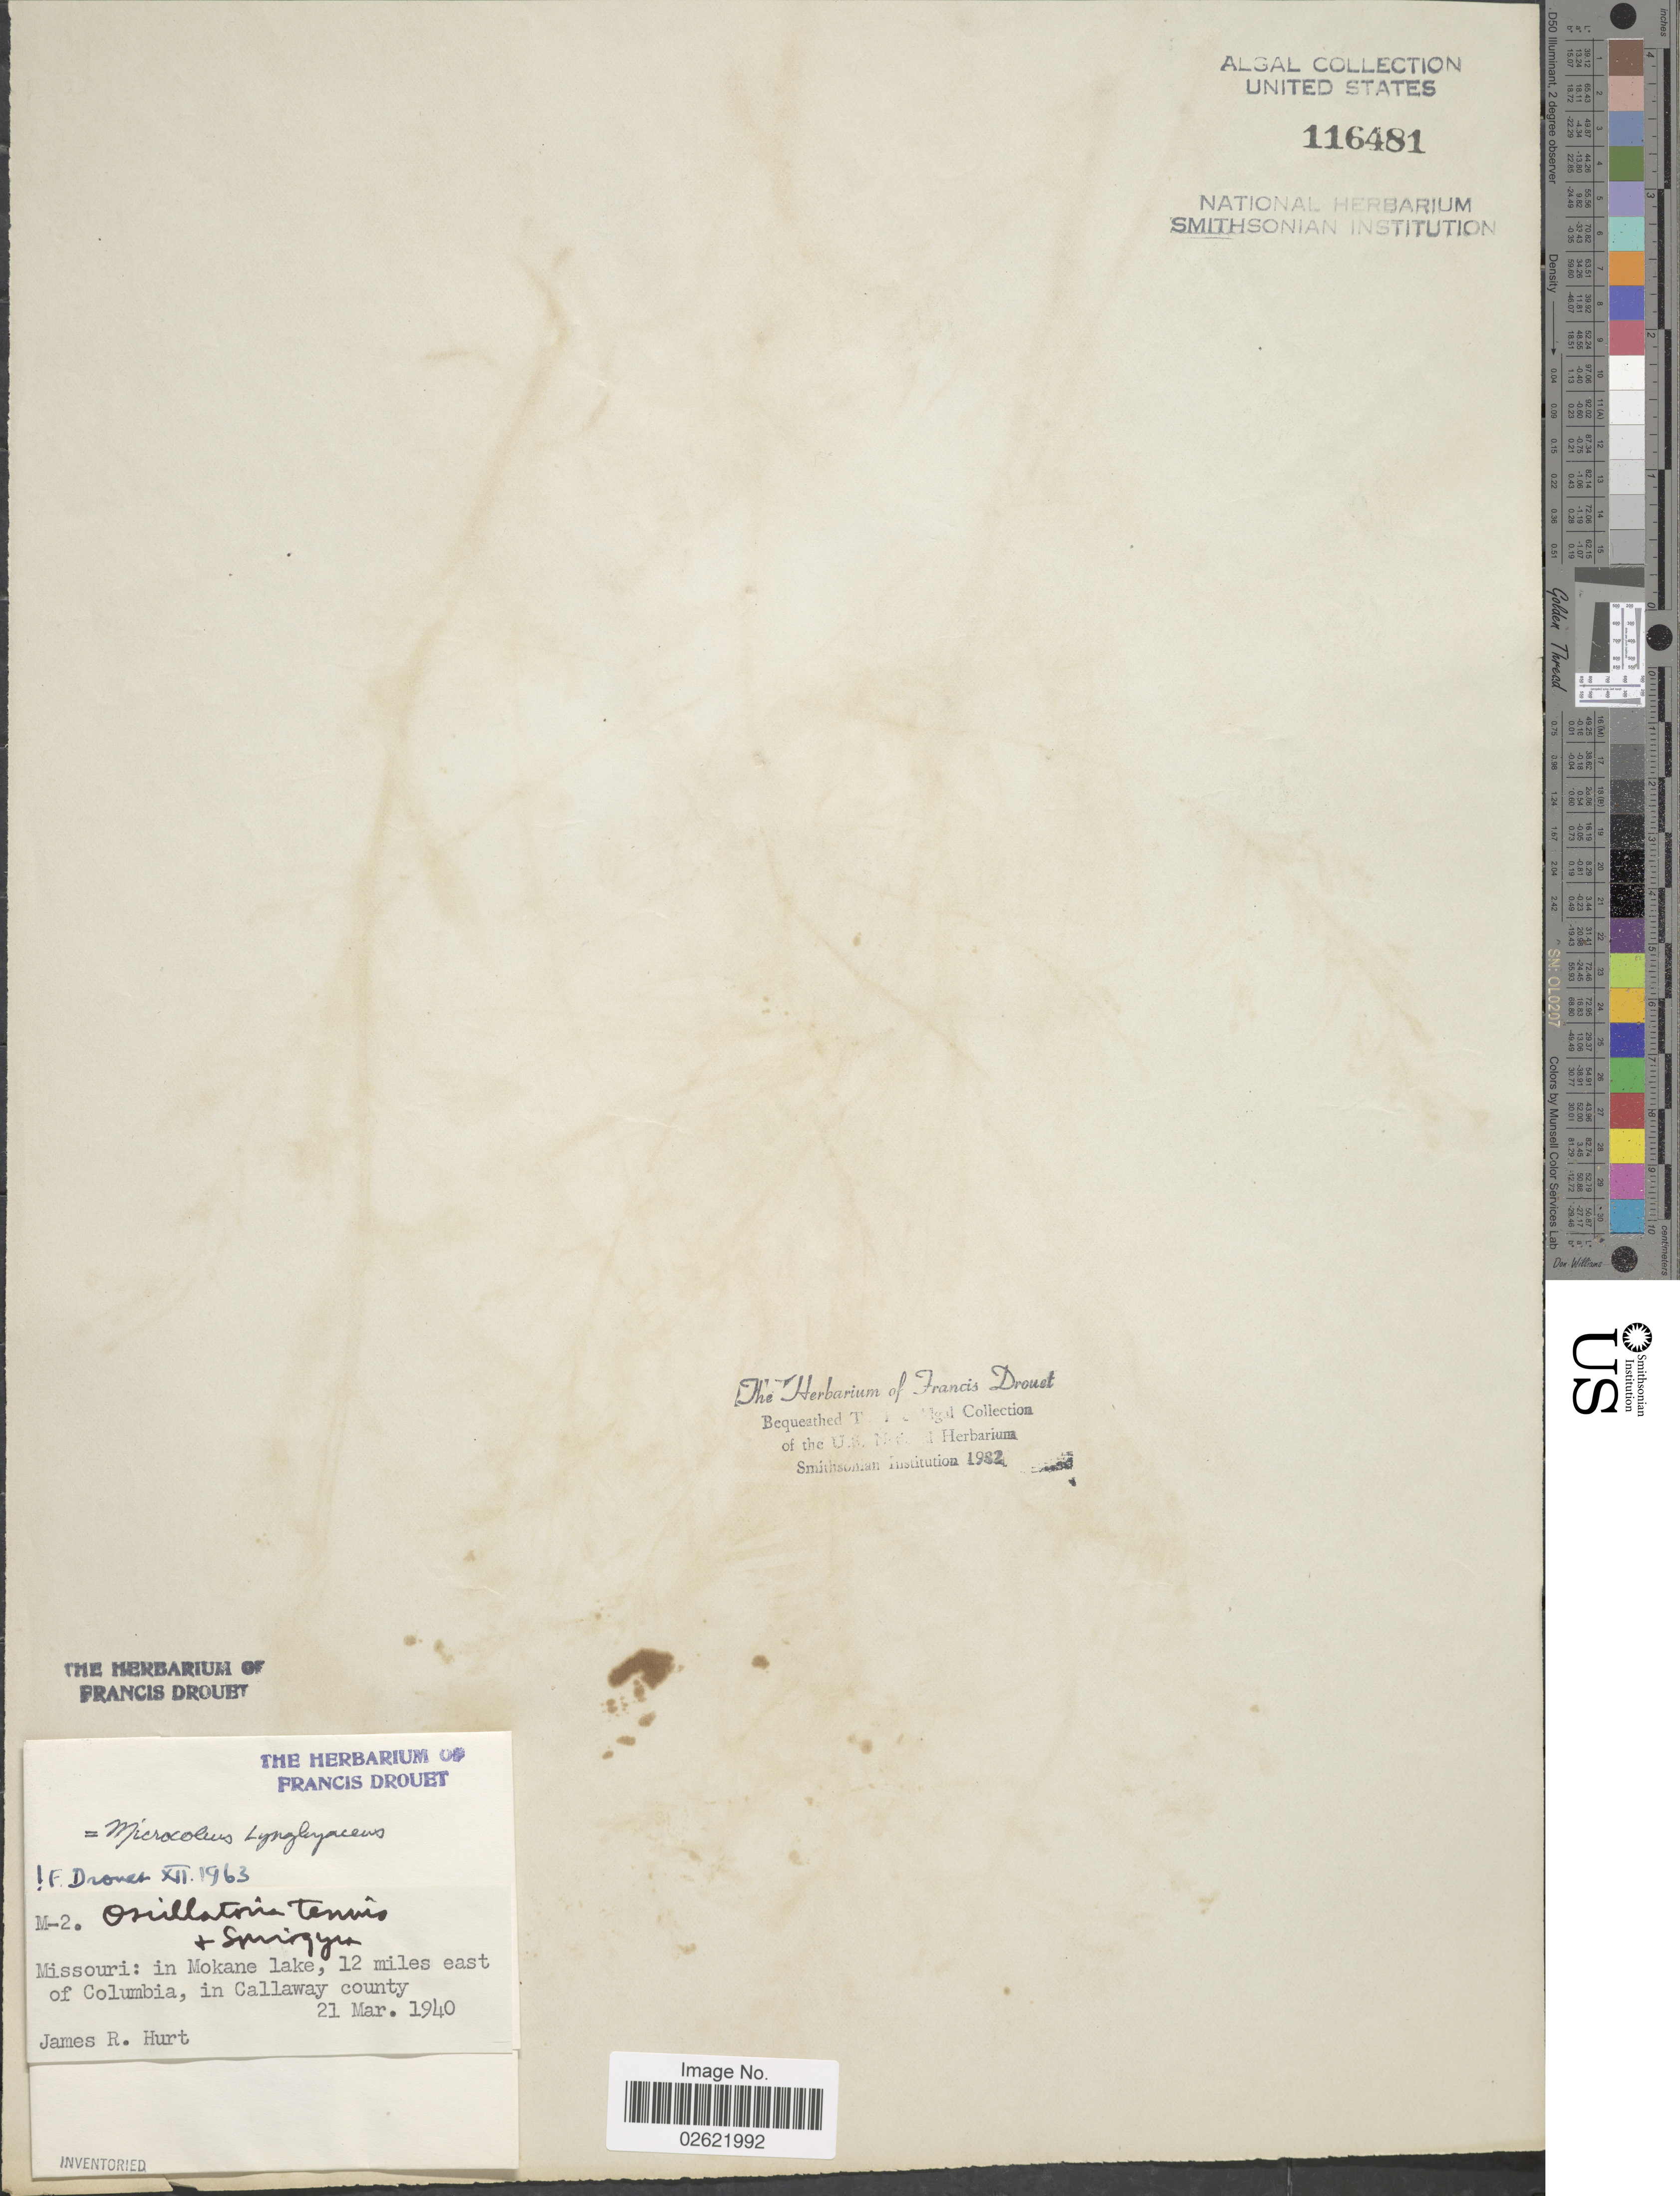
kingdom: Bacteria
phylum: Cyanobacteria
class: Cyanobacteriia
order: Cyanobacteriales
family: Microcoleaceae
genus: Microcoleus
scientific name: Microcoleus lyngbyaceus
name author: Kütz. ex Forti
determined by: Drouet, F. E.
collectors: J. Hurt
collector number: M-2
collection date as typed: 21 Mar 1940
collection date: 1940-03-21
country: United States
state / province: Missouri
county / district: Callaway County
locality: Mokane Creek, east of Columbia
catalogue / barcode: US 116481